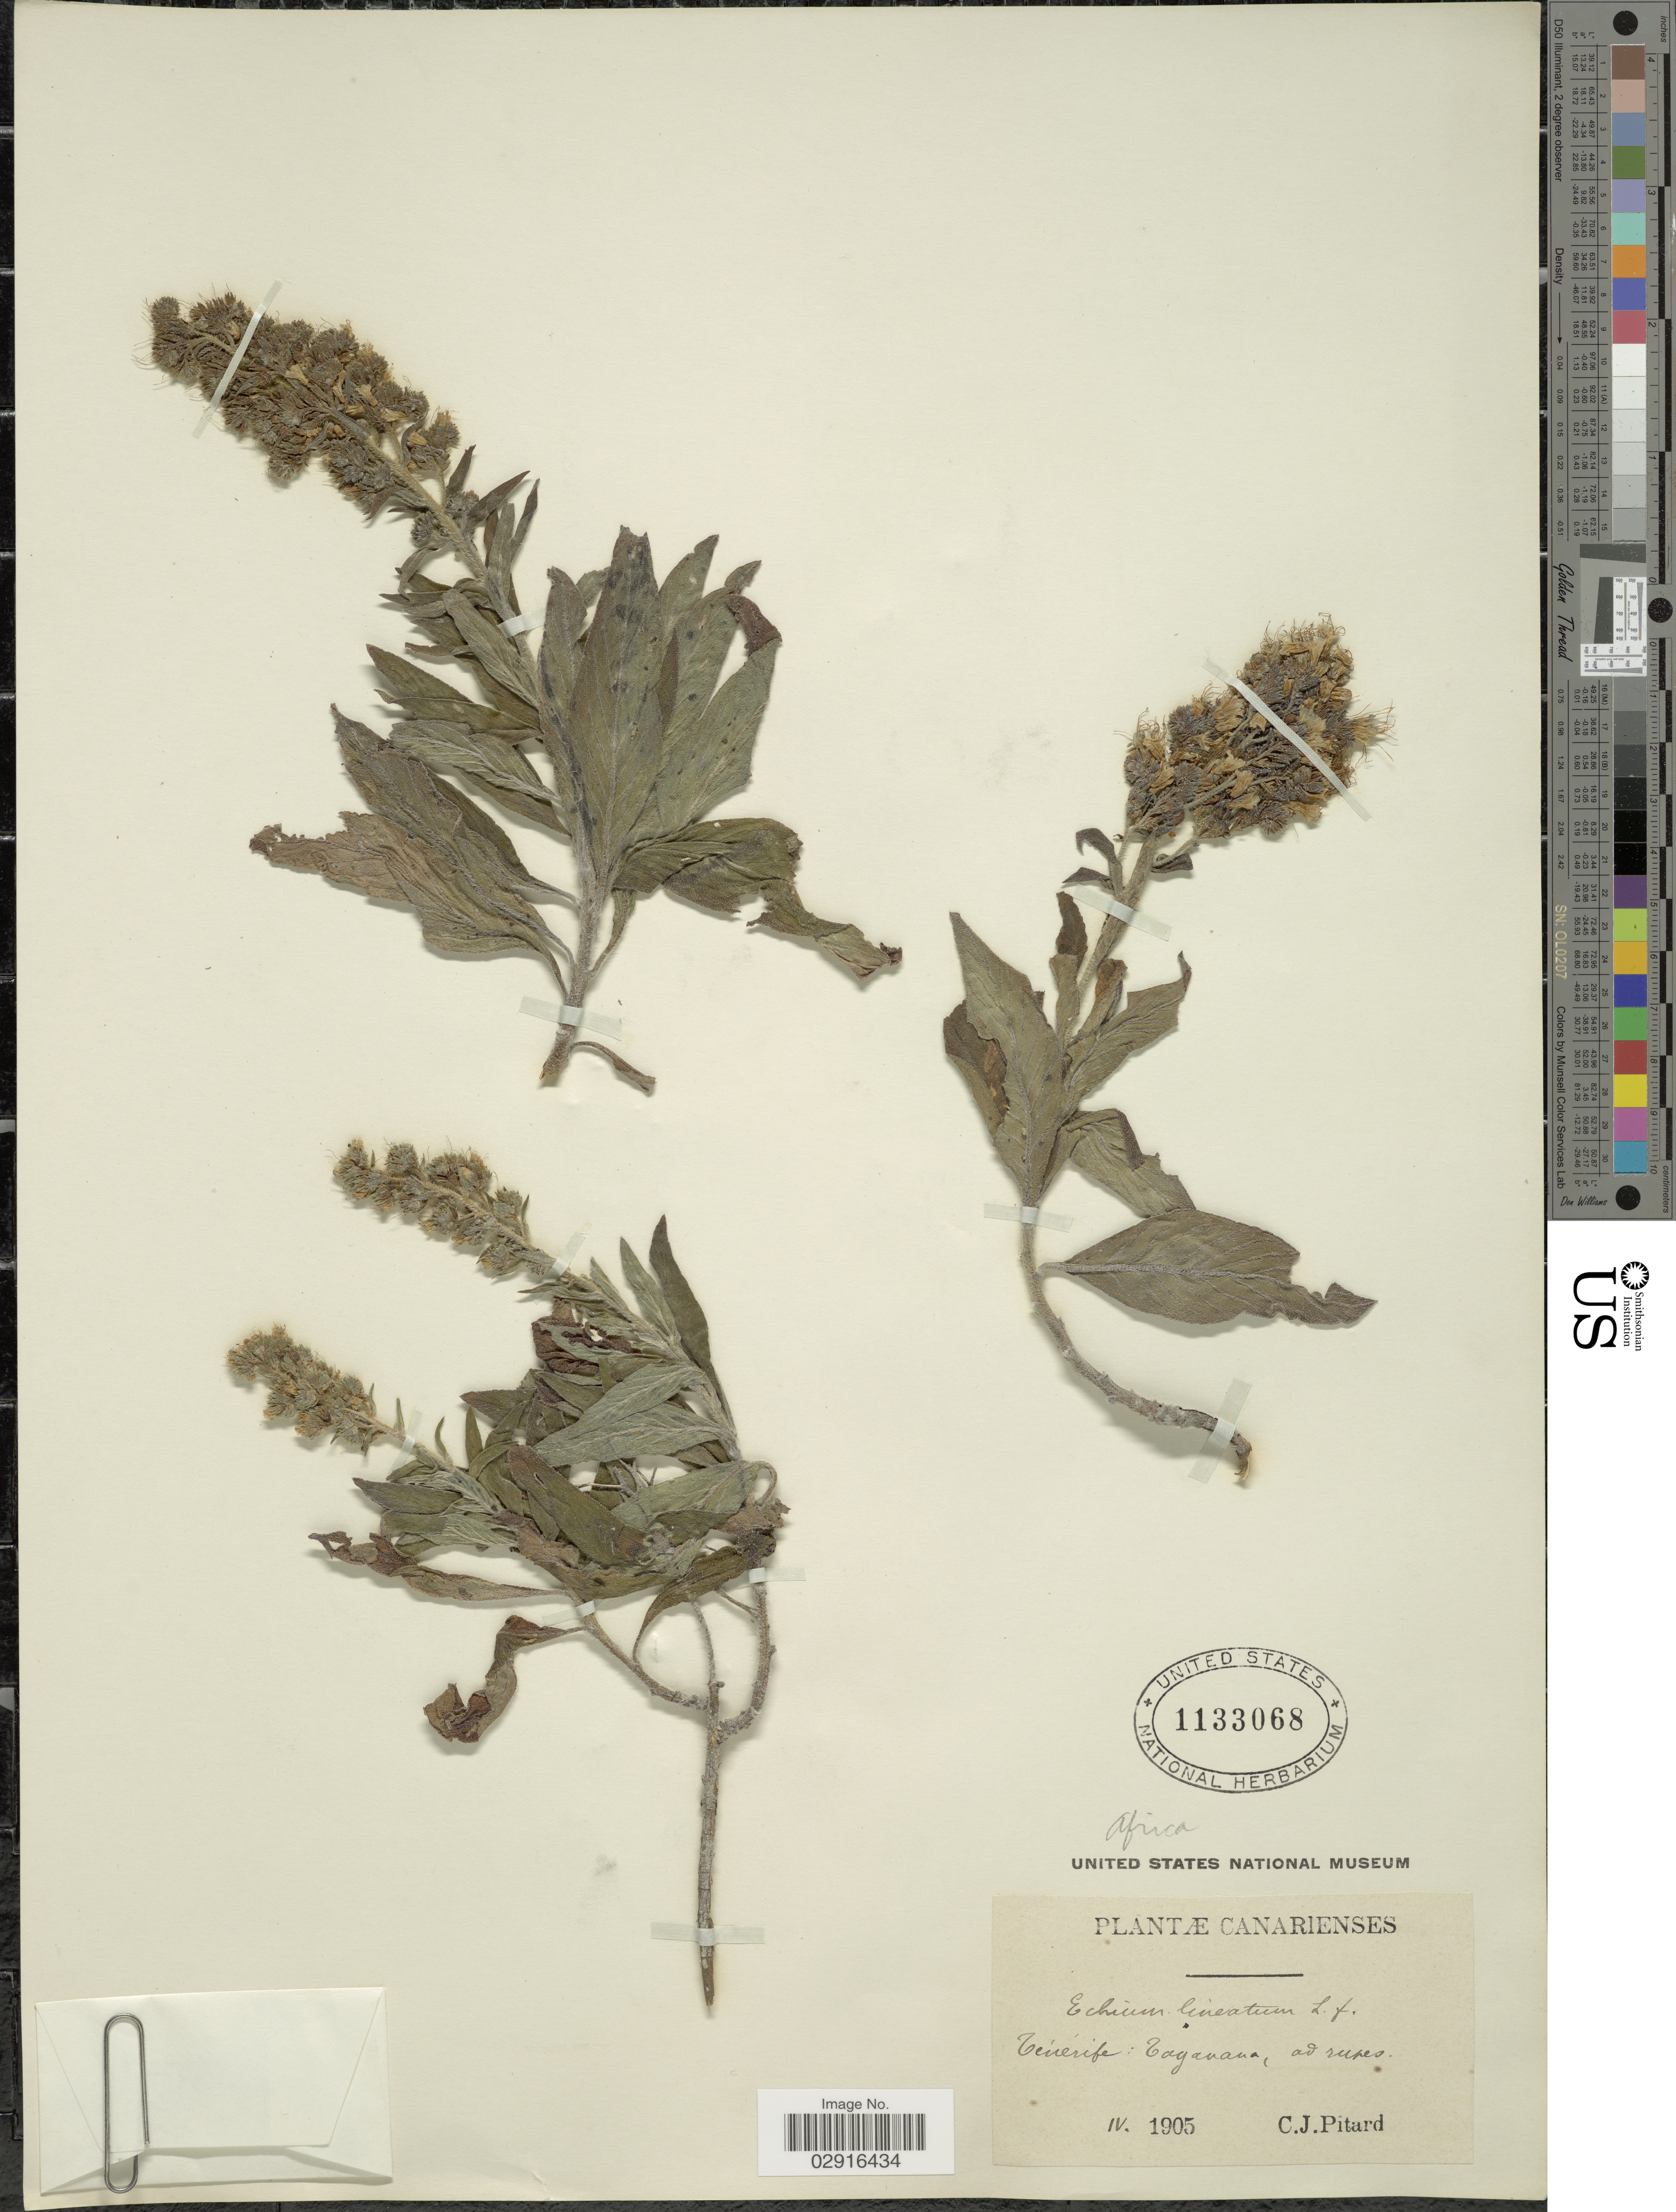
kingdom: Plantae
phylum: Tracheophyta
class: Magnoliopsida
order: Boraginales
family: Boraginaceae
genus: Echium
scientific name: Echium lineatum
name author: J. Jacq.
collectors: C. Pitard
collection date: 1905-04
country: Spain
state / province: Canarias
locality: Tenerife: Cayanana [interpreted], ad rupes.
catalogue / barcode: US 1133068